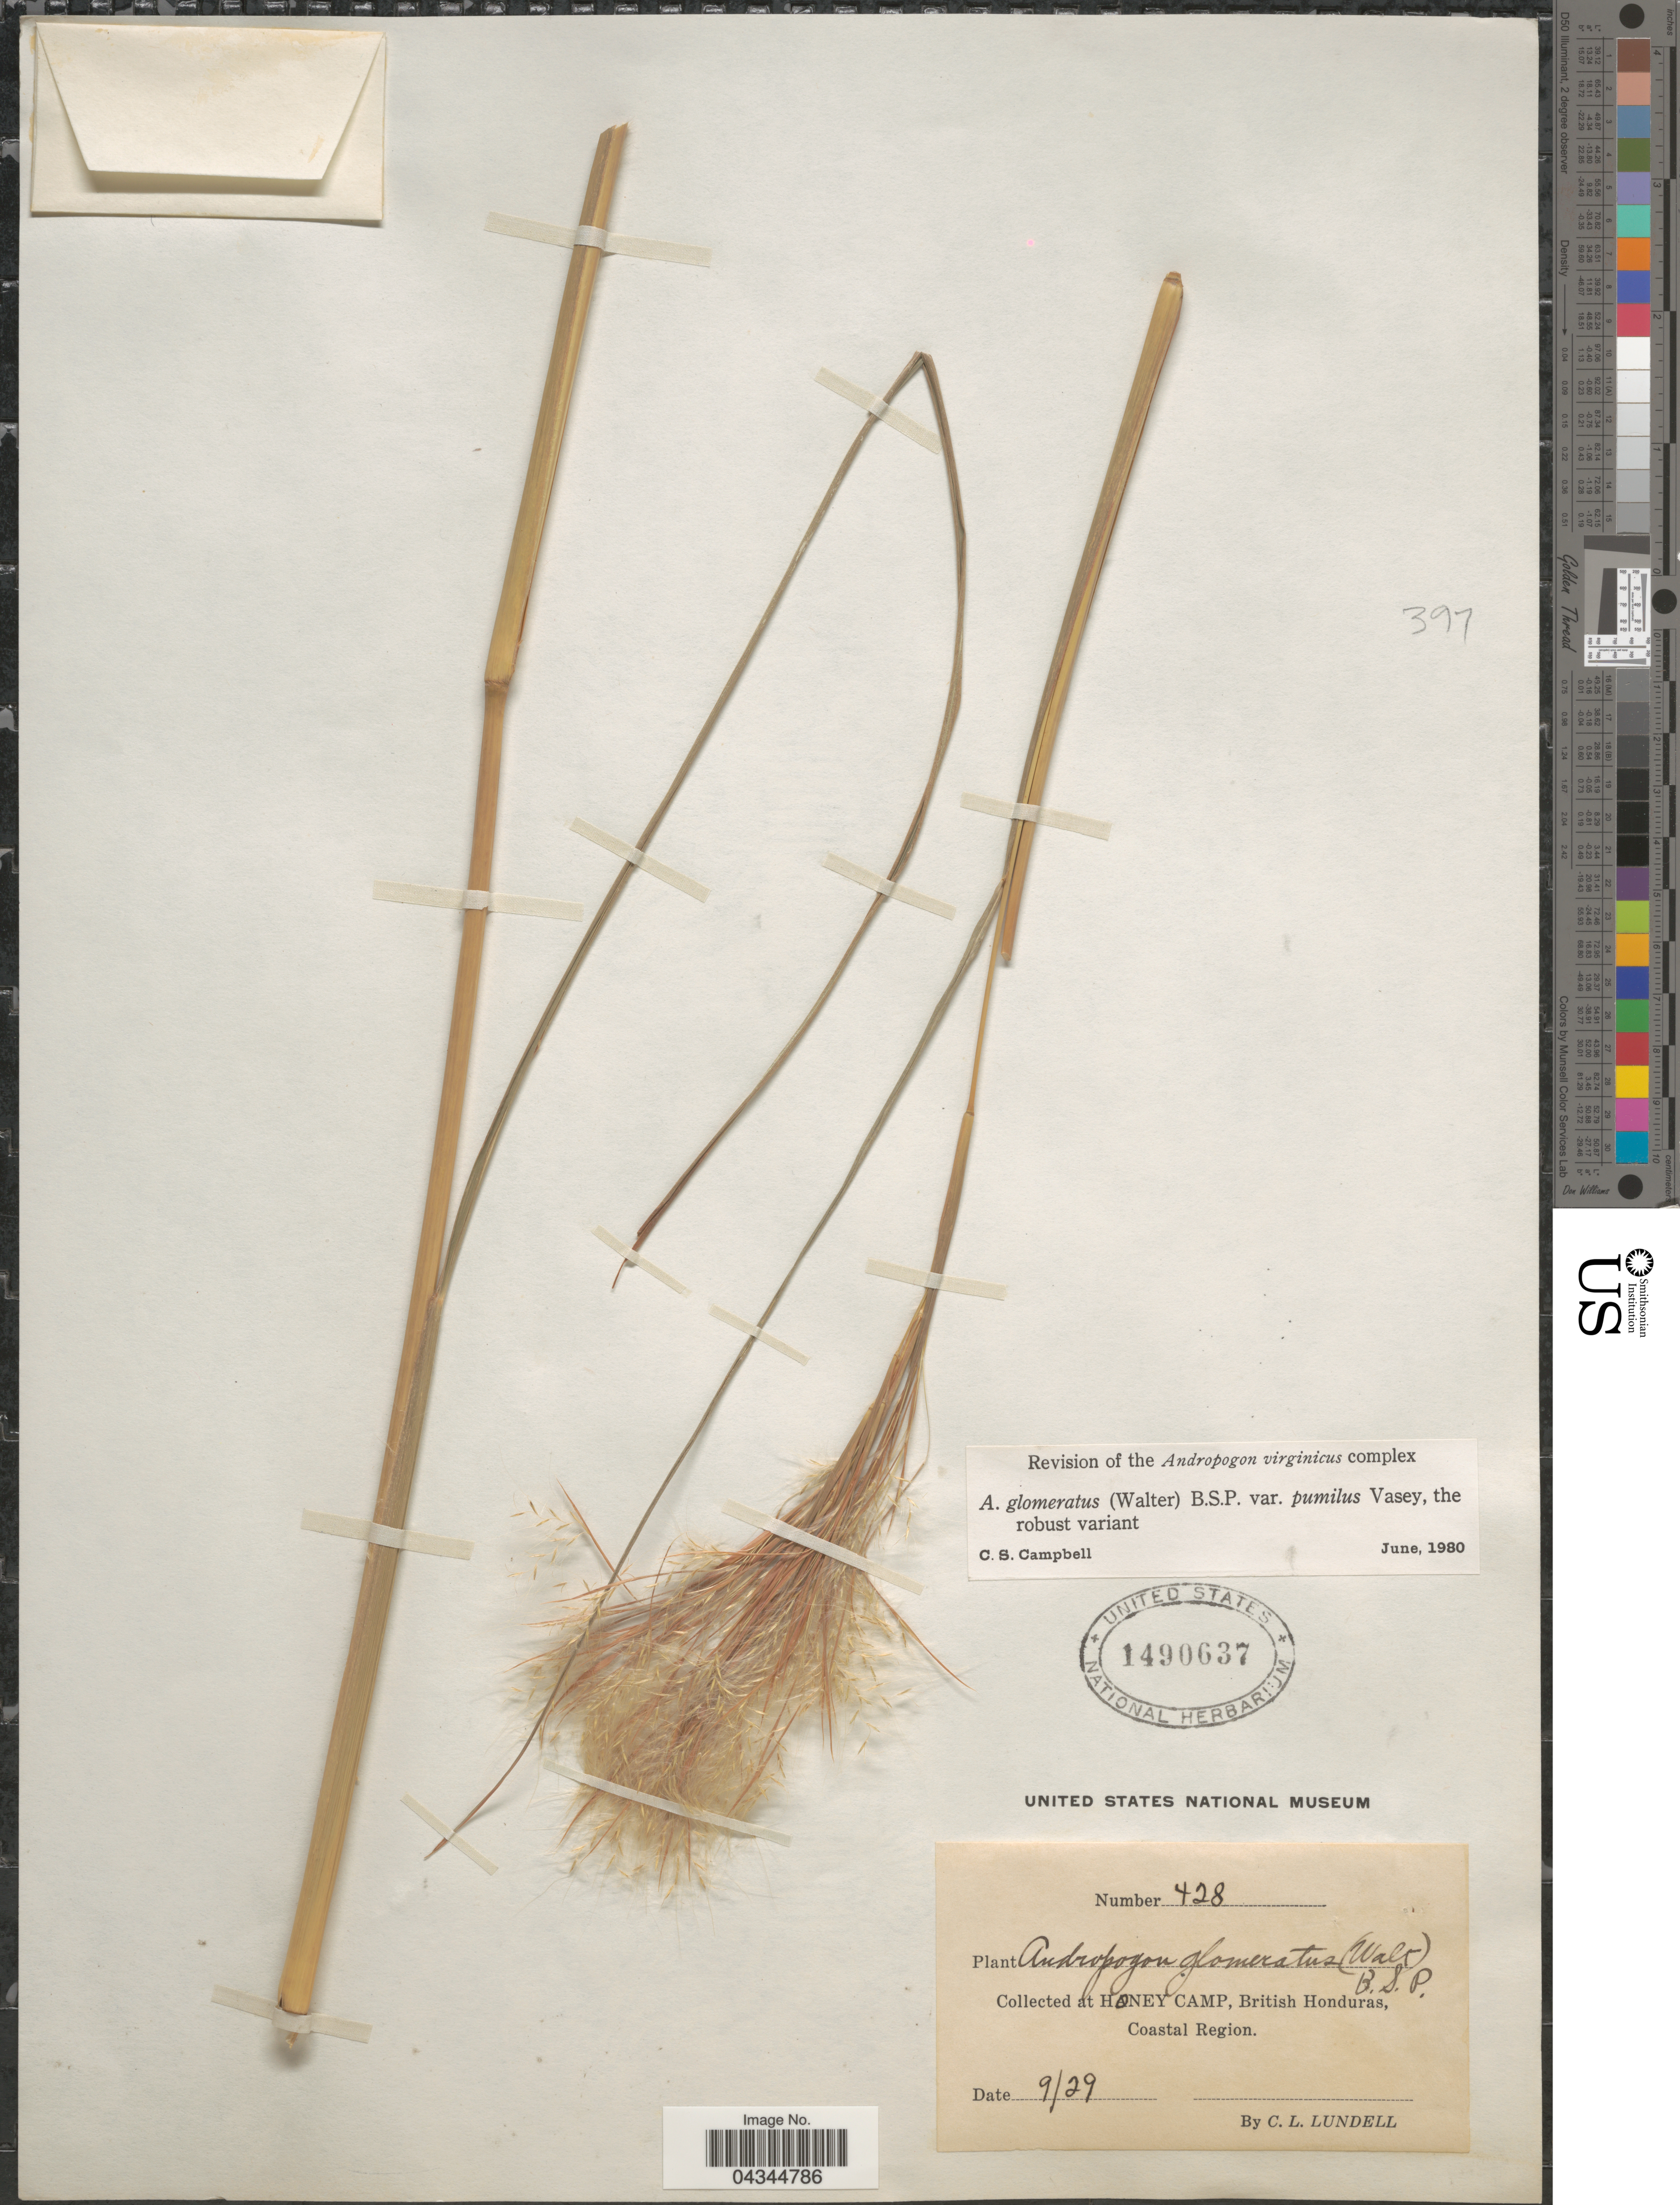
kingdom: Plantae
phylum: Tracheophyta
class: Liliopsida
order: Poales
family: Poaceae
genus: Andropogon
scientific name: Andropogon glomeratus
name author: (Walter) Britton et al.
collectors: C. L. Lundell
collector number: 428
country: Belize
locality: Honey Camp, British Honduras, Coastal Region.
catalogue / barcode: US 1490637